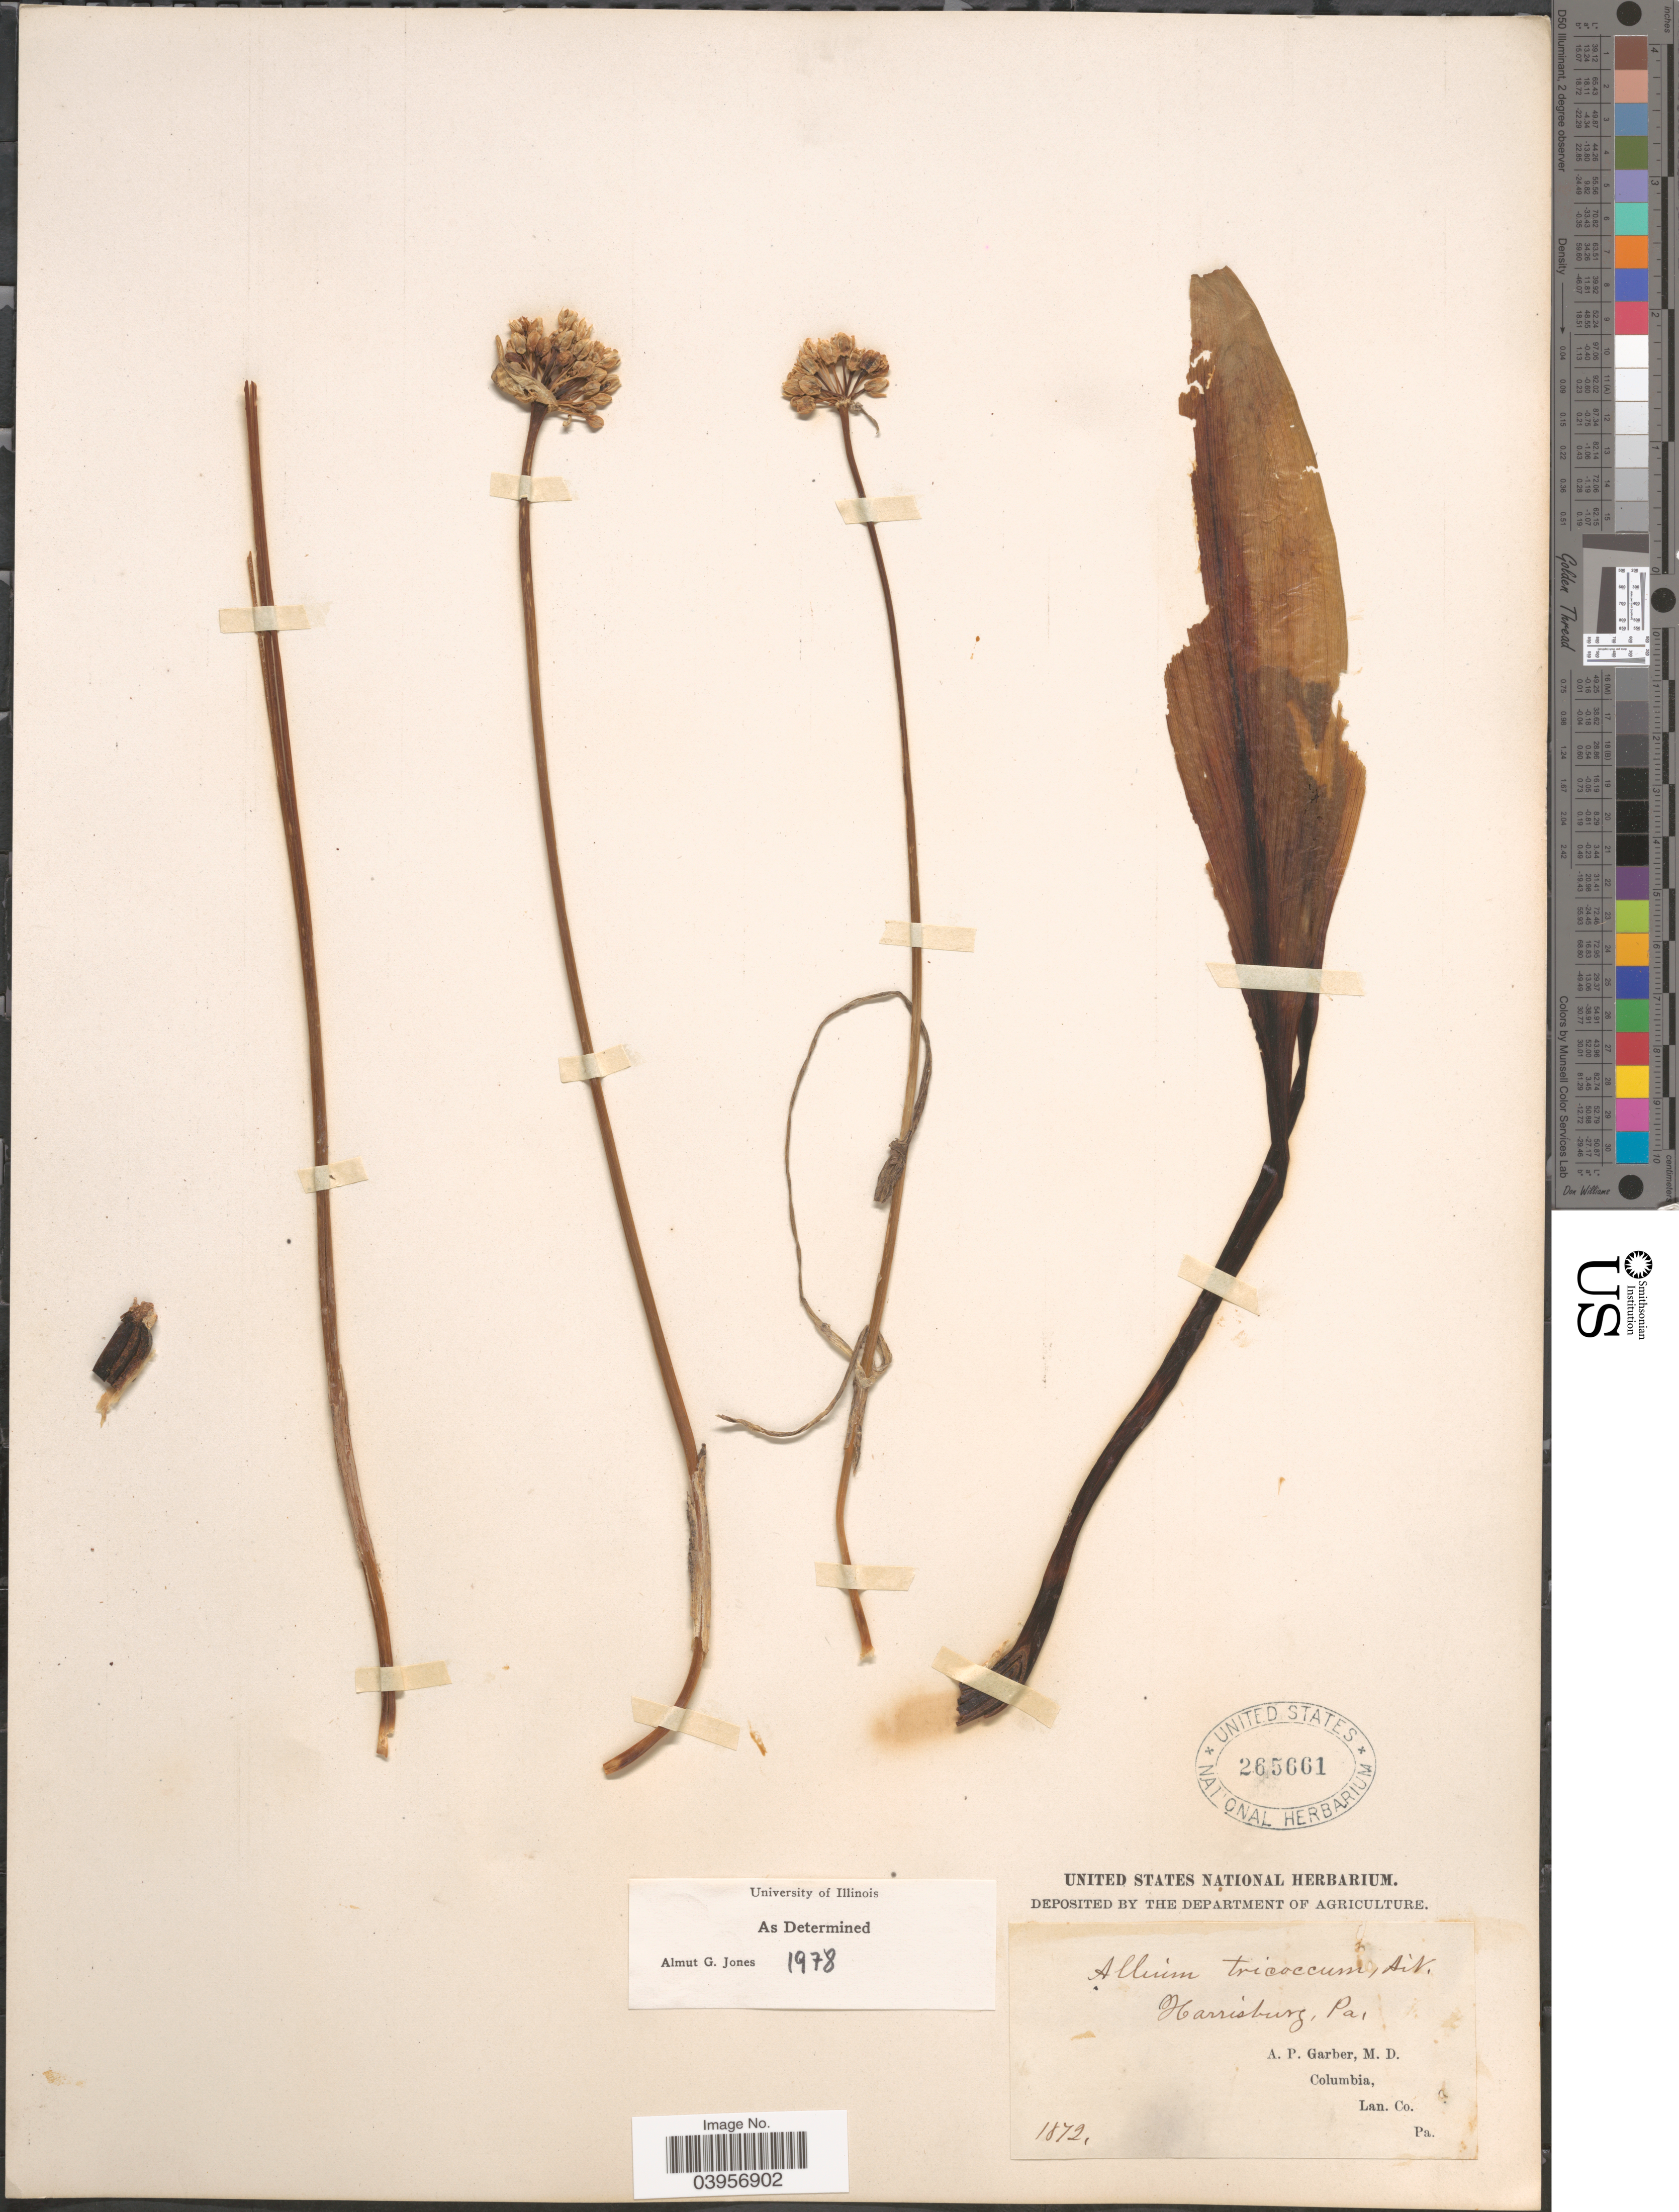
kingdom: Plantae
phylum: Tracheophyta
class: Liliopsida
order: Asparagales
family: Amaryllidaceae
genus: Allium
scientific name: Allium tricoccum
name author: Aiton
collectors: A. P. Garber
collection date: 1872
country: United States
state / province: Pennsylvania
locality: Harrisburg. Columbia, Lan. Co.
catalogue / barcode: US 265661